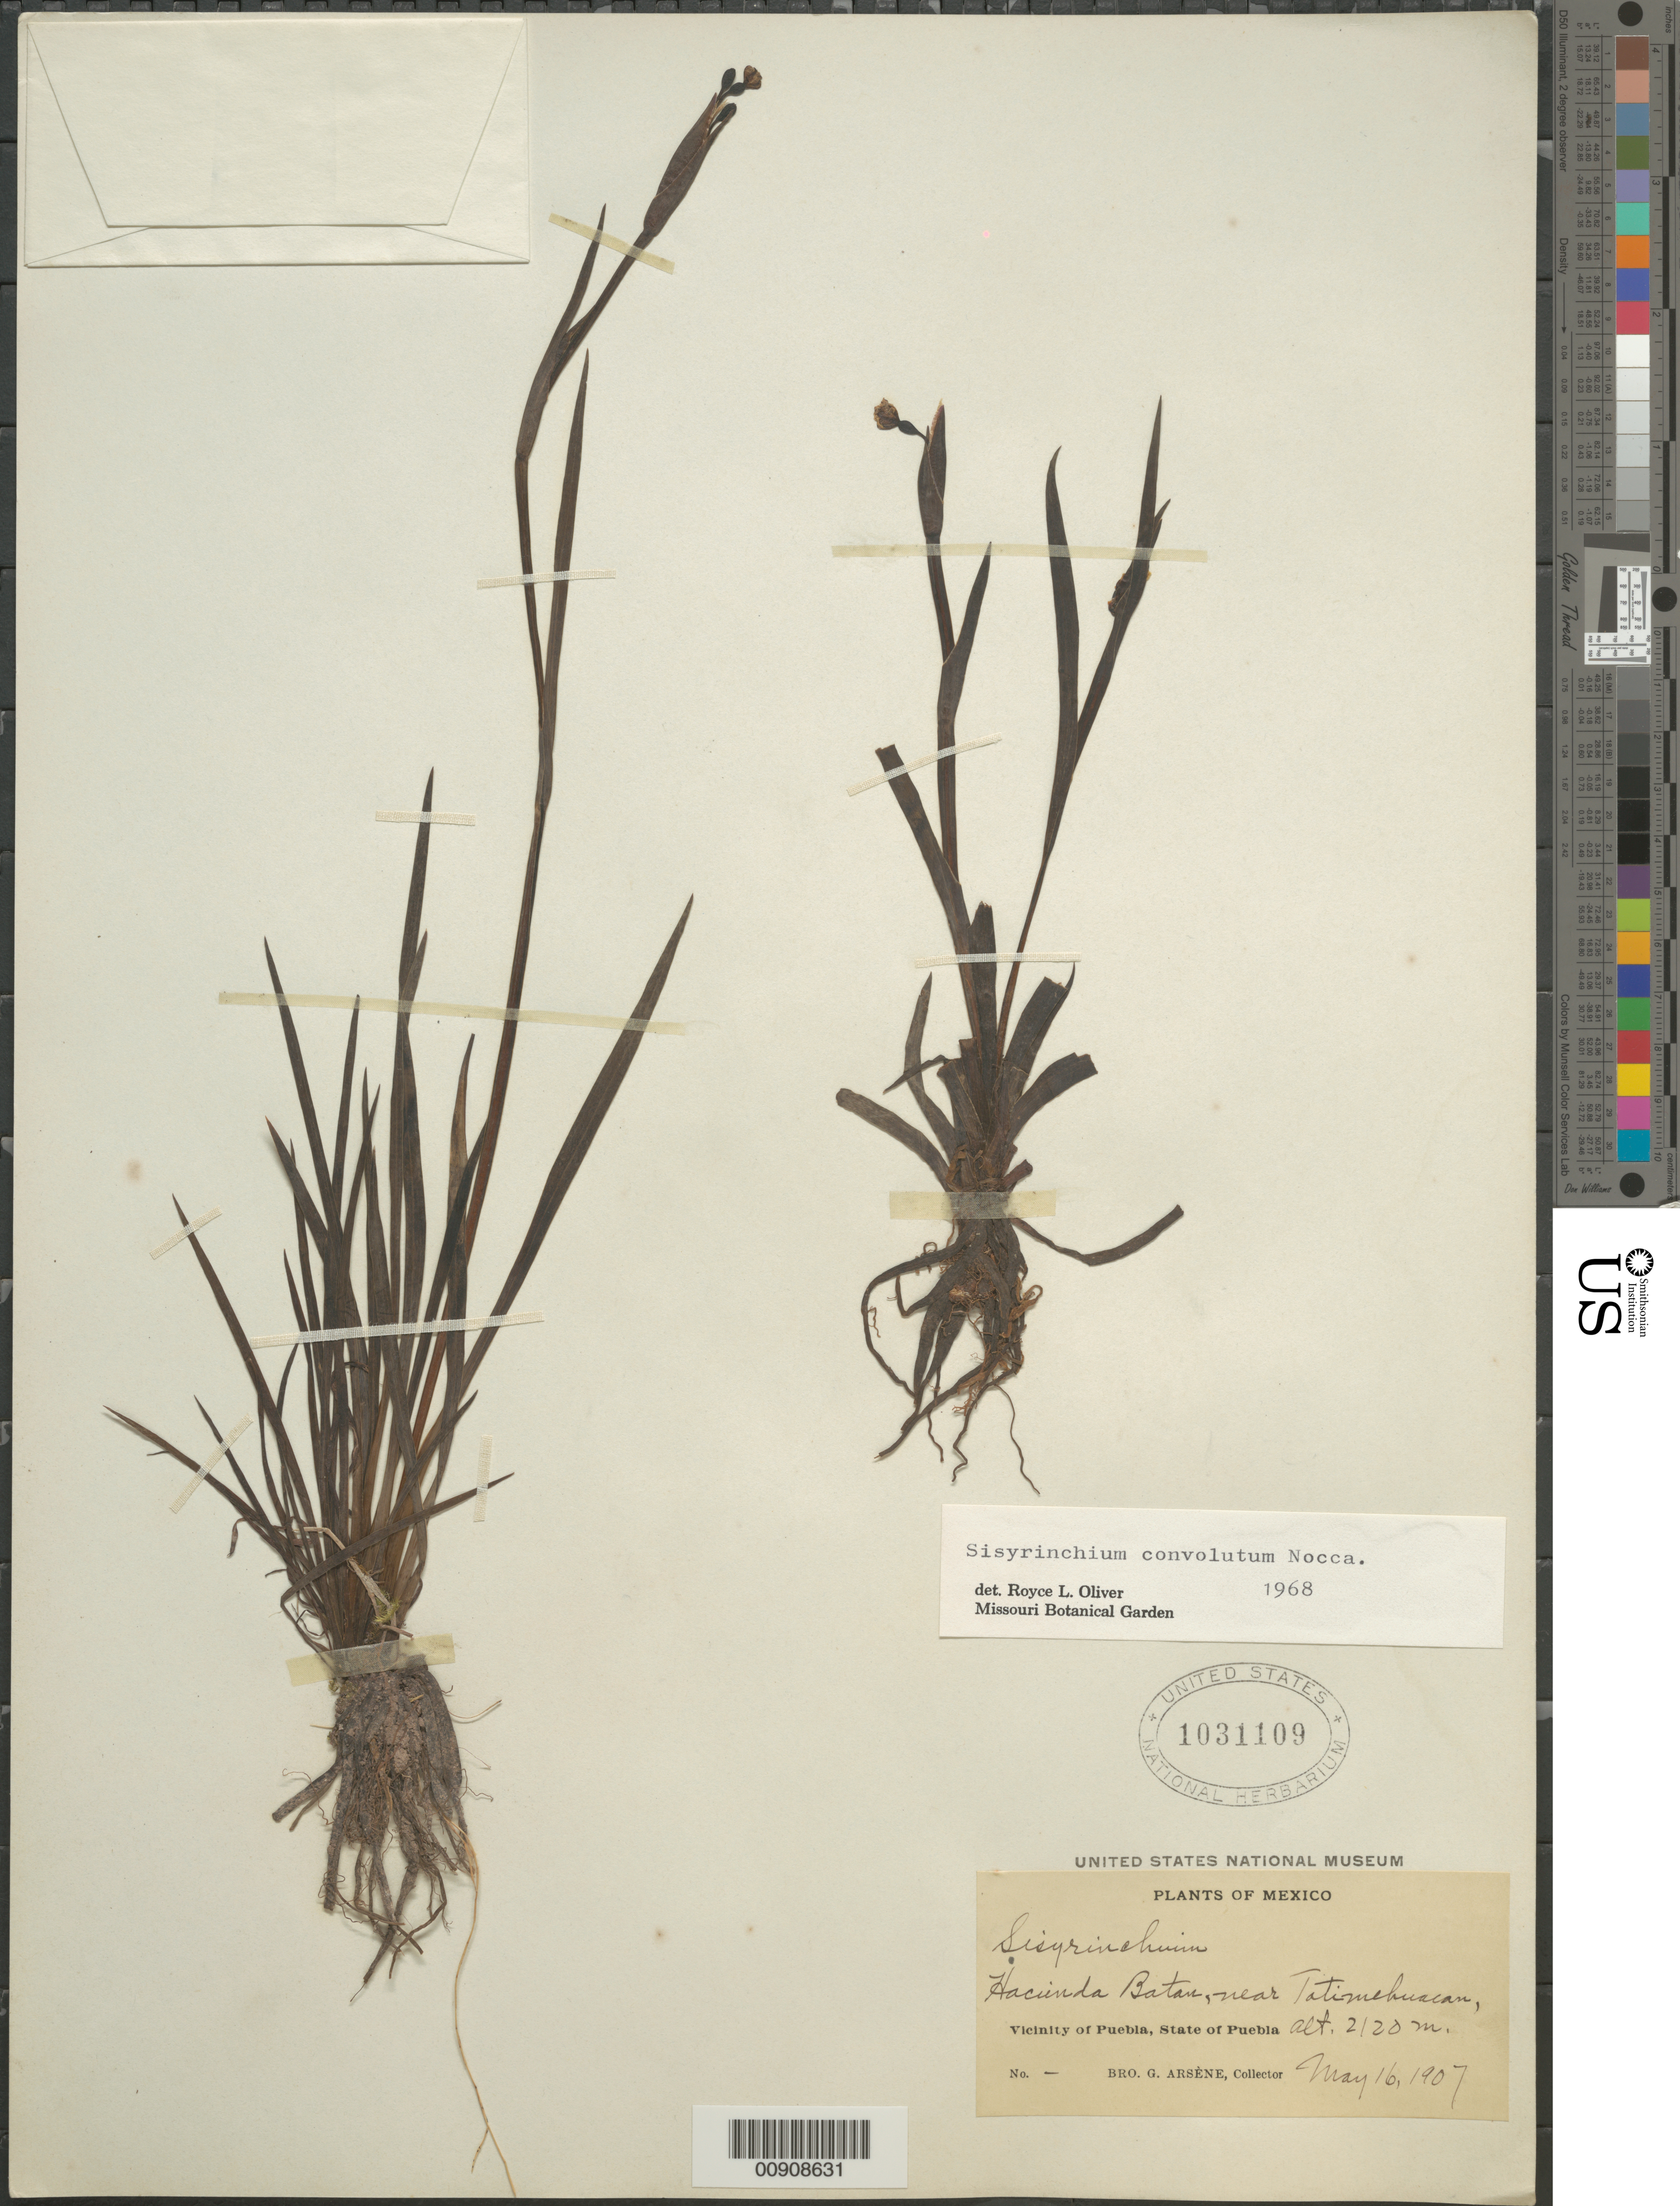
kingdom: Plantae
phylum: Tracheophyta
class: Liliopsida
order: Asparagales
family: Iridaceae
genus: Sisyrinchium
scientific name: Sisyrinchium convolutum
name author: Nocca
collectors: Bro. G. Arsène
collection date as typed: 16 May 1907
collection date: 1907-05-16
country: Mexico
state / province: Puebla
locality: Hacienda Batan, near Totimehuacan. Vicinity of Puebla, State of Puebla.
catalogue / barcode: US 1031109